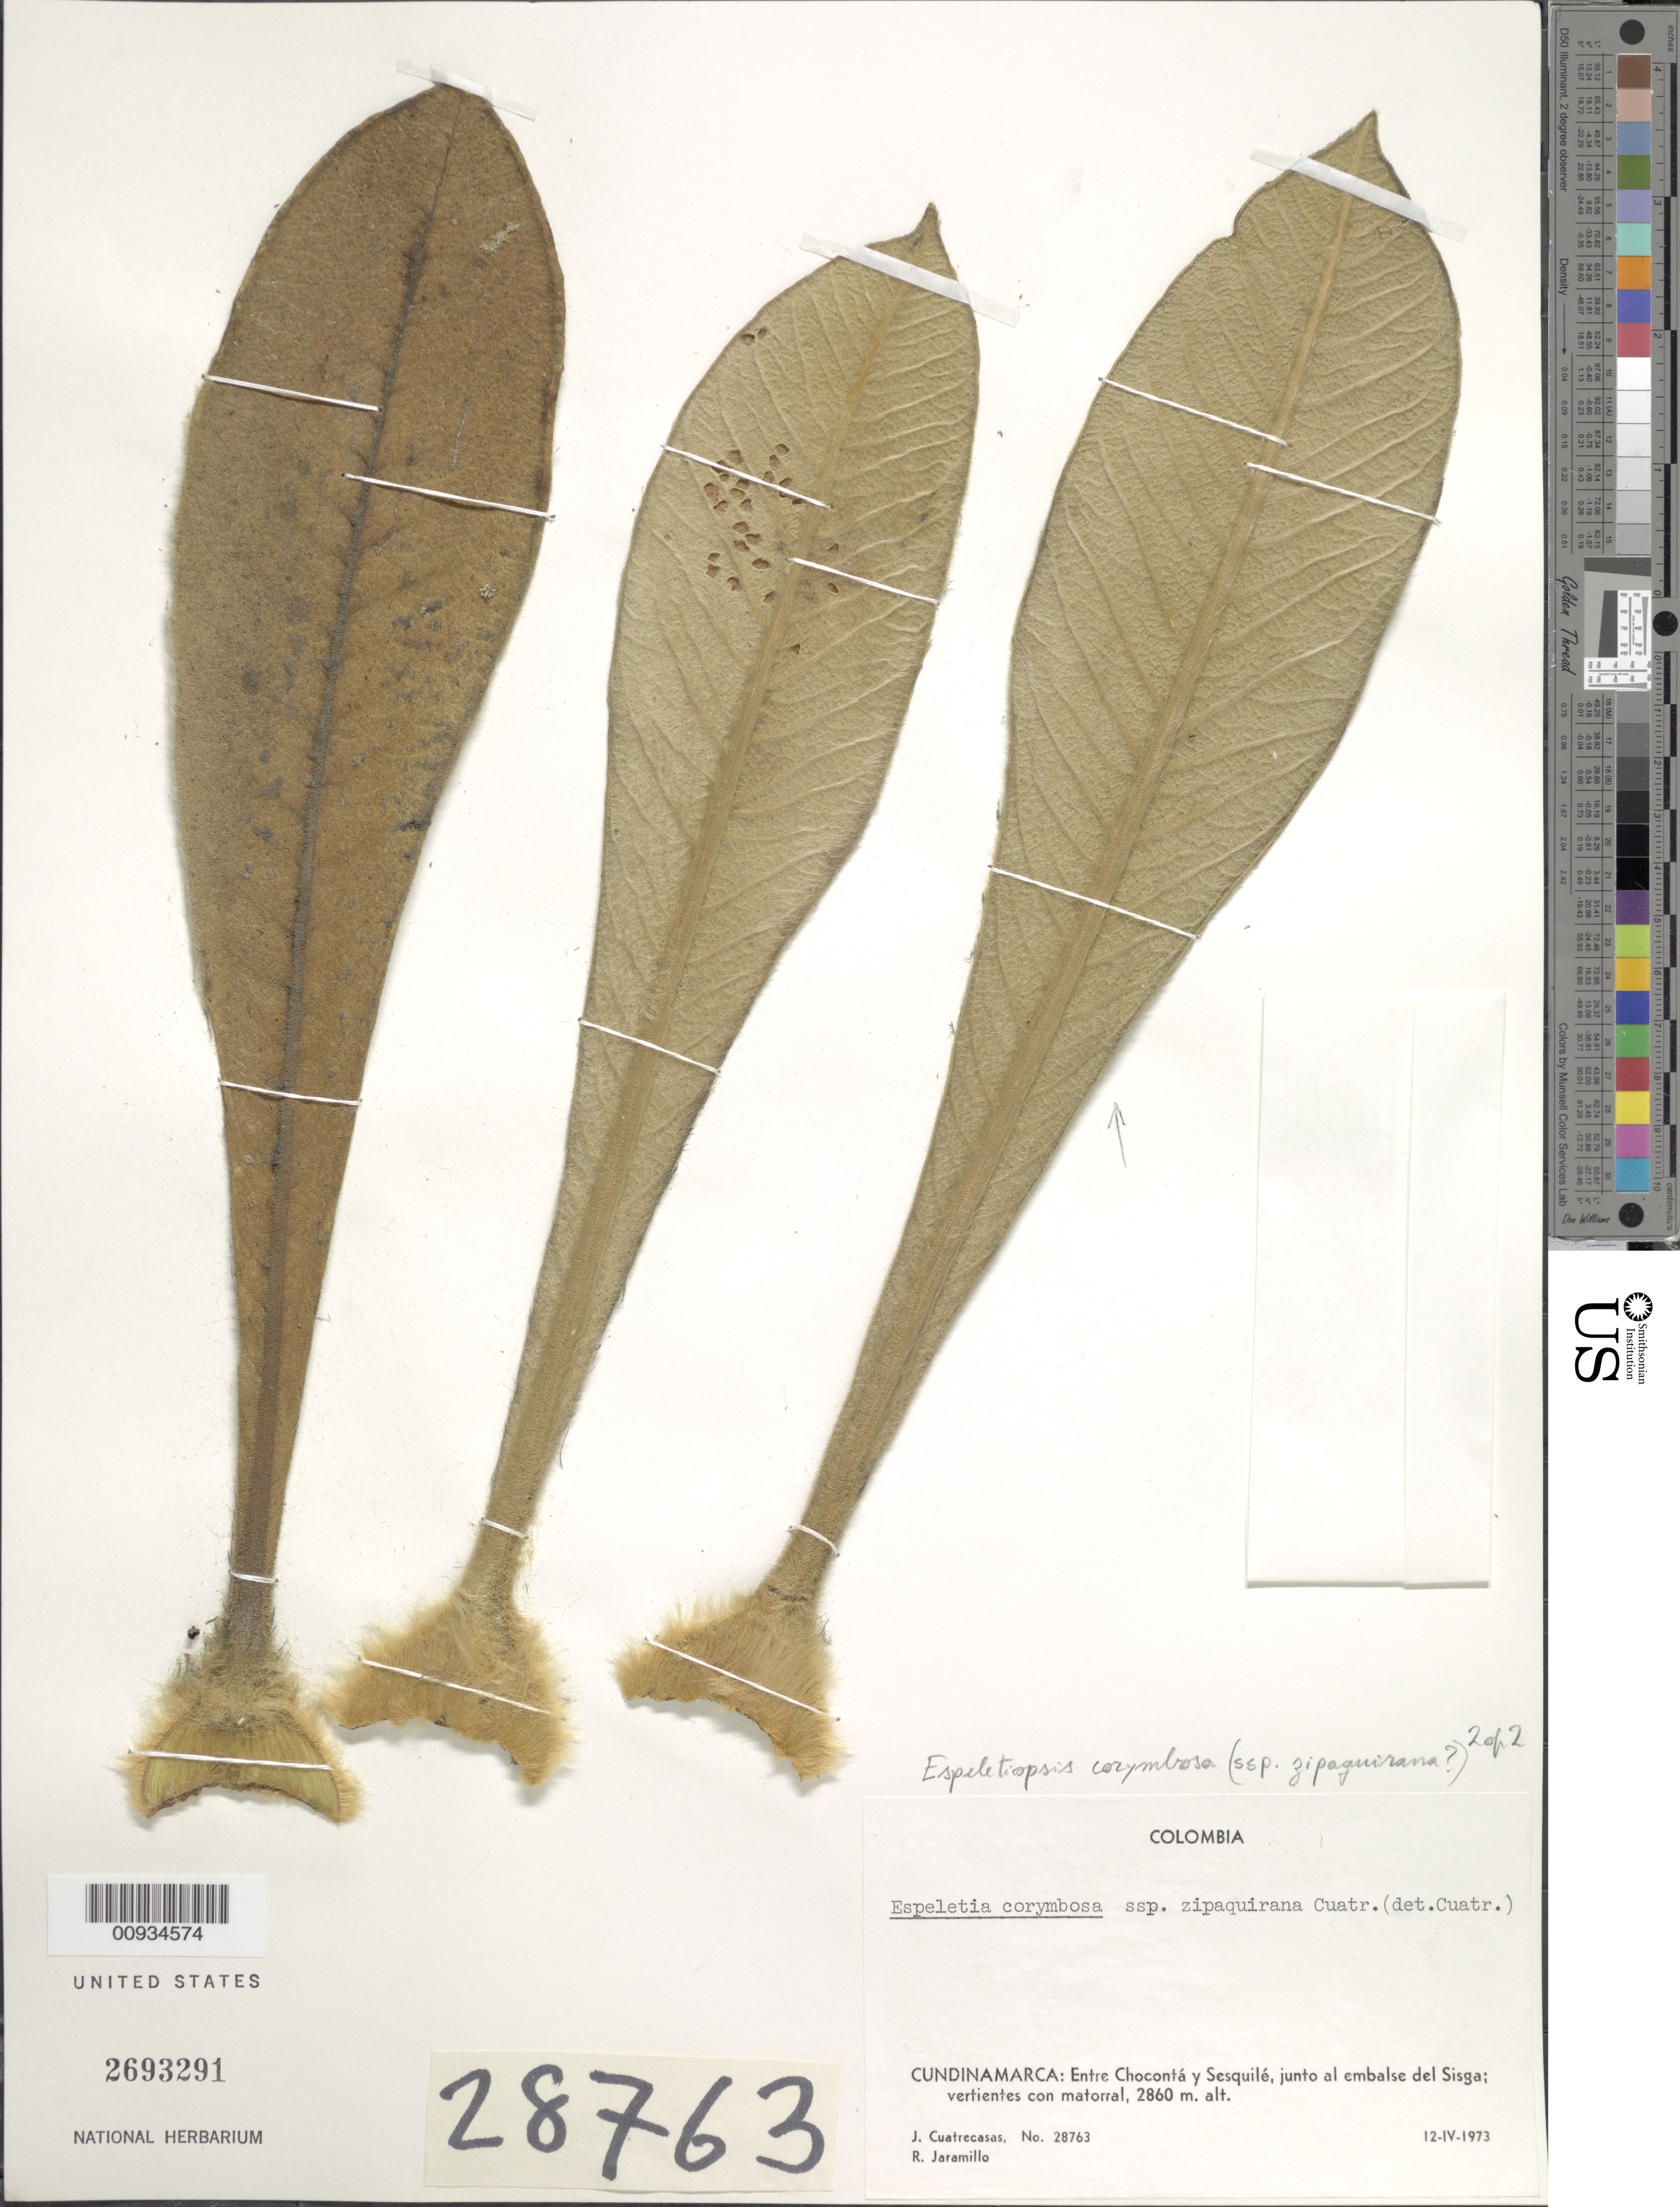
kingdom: Plantae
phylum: Tracheophyta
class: Magnoliopsida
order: Asterales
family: Asteraceae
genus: Espeletiopsis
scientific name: Espeletiopsis corymbosa subsp. zipaquirana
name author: (Cuatrec.) Cuatrec.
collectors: J. Cuatrecasas & R. Jaramillo M.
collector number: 28763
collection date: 1973-04-12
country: Colombia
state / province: Cundinamarca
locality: Entre Choconta y Sesquile, junto el embalse del Sisga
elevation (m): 2860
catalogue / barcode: US 2693291